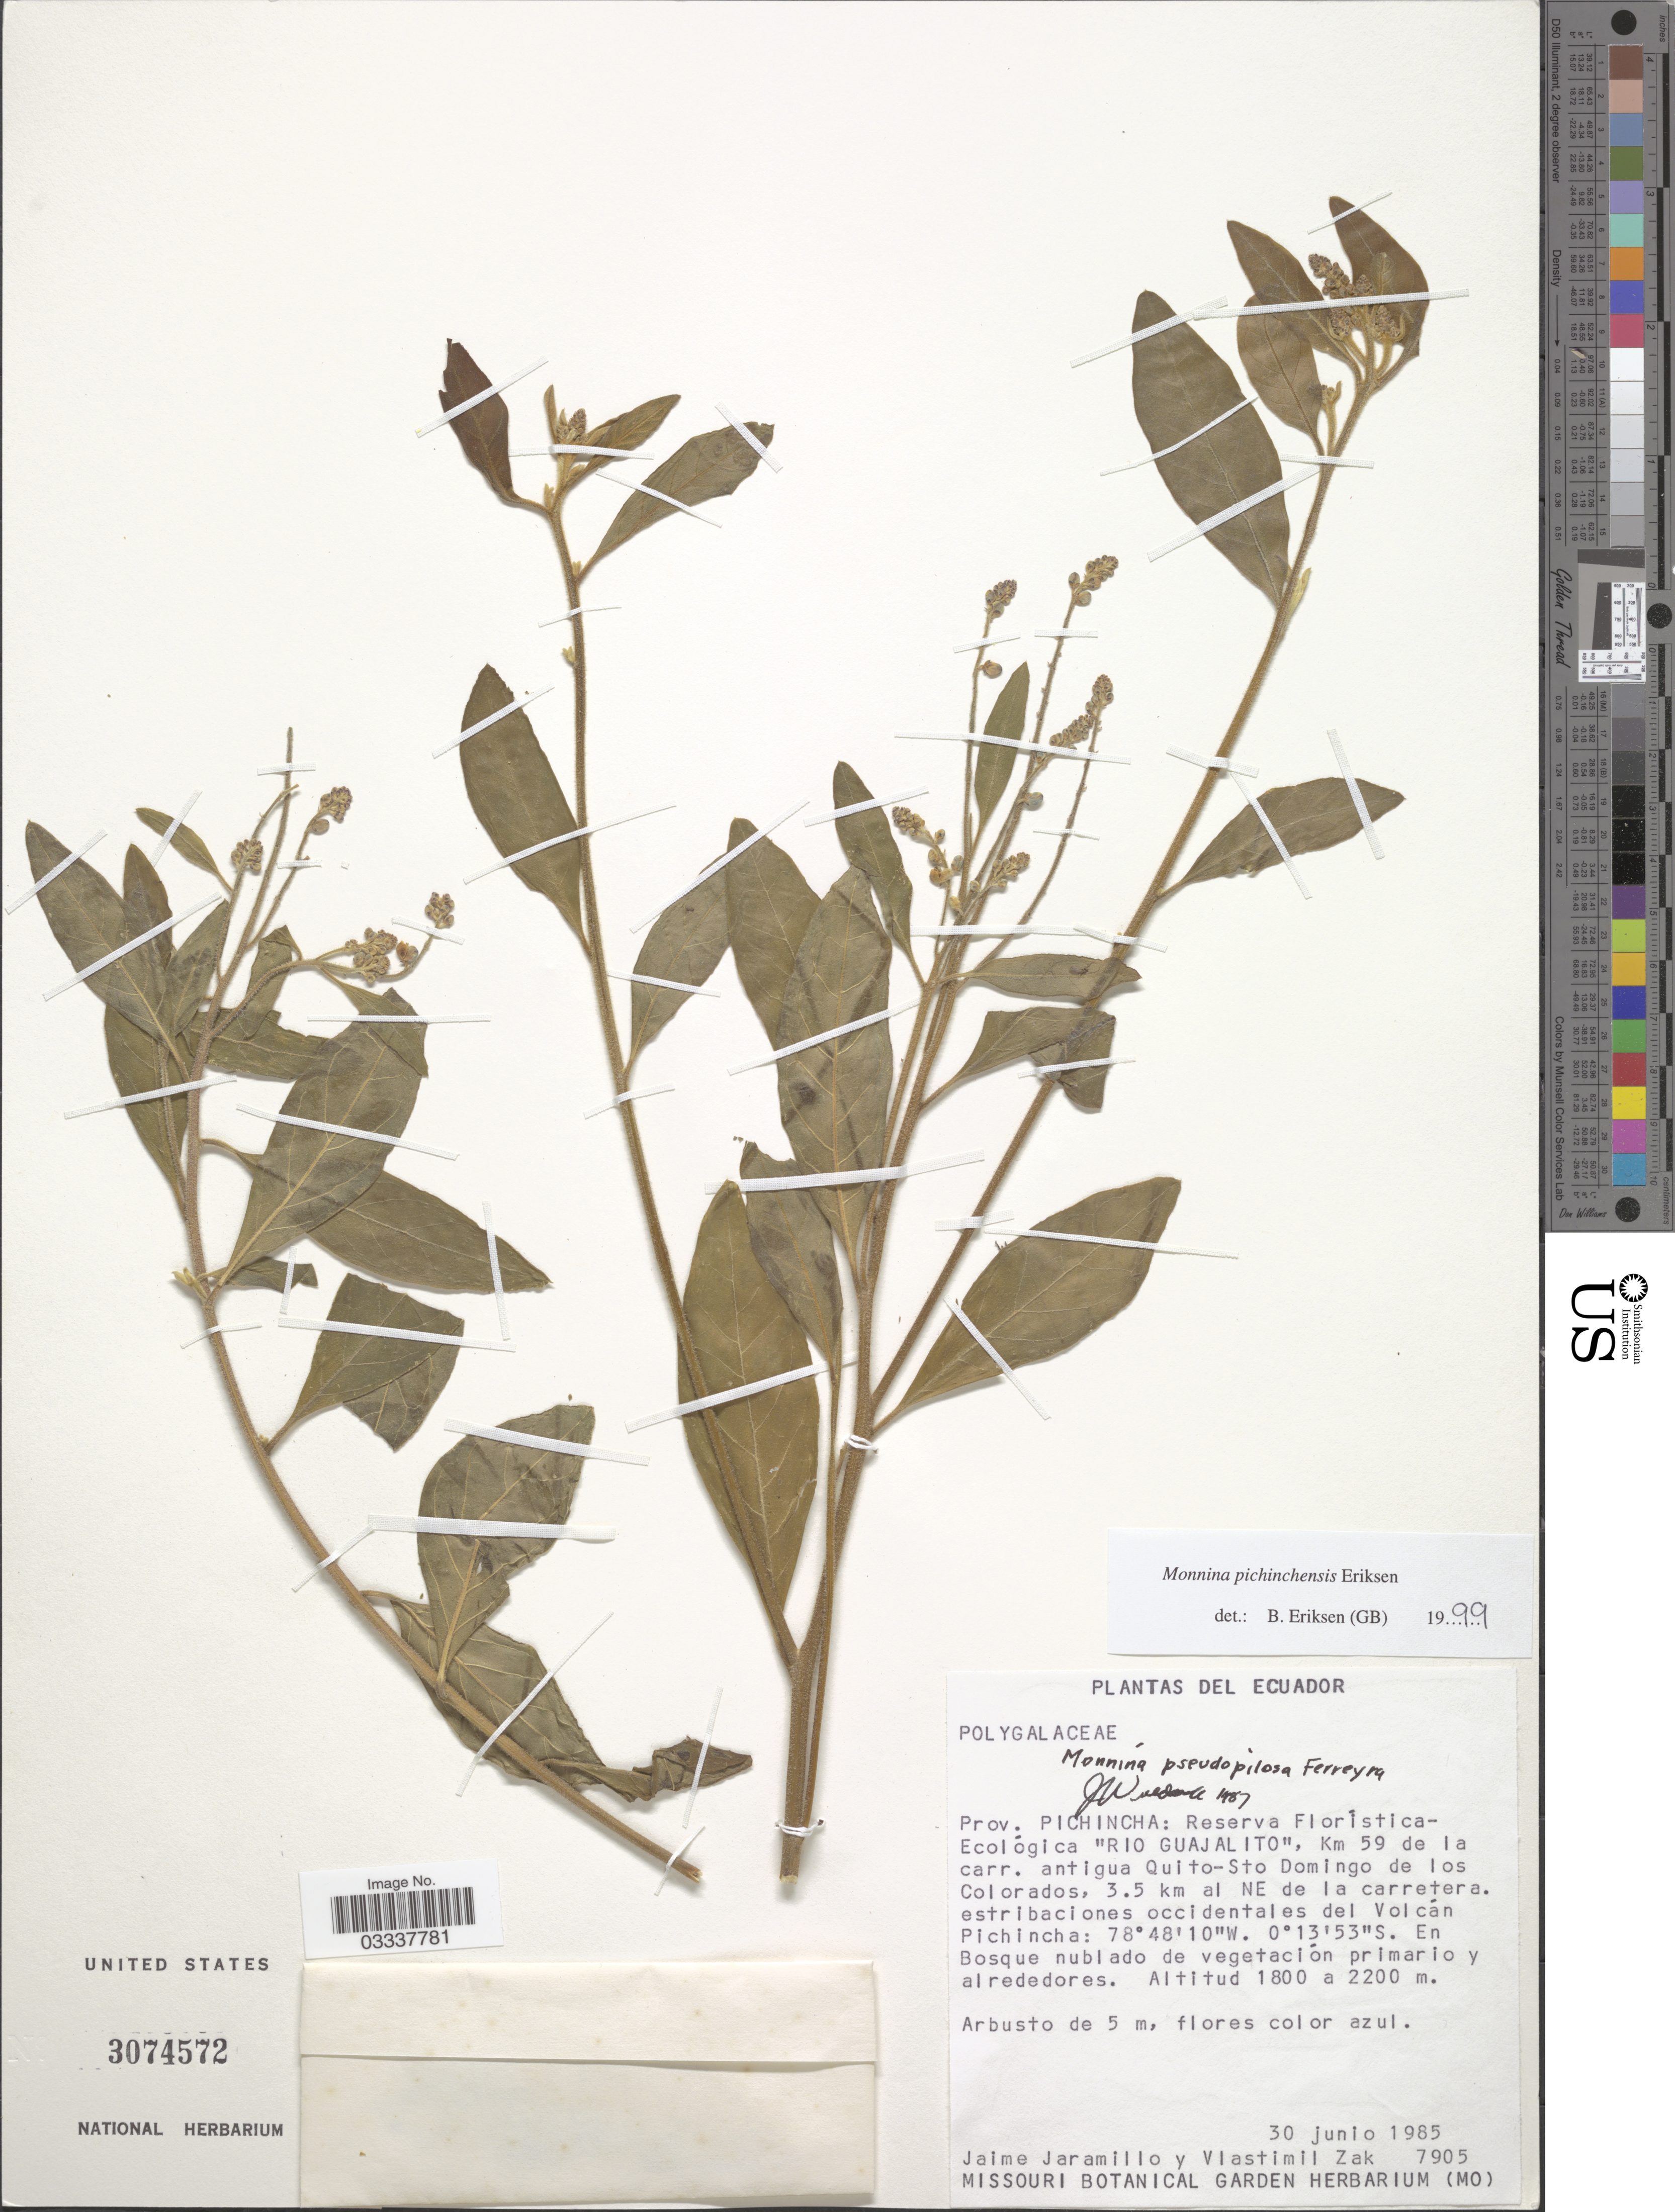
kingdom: Plantae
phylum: Tracheophyta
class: Magnoliopsida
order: Fabales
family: Polygalaceae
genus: Monnina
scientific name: Monnina pichinchensis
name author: B. Eriksen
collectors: J. Jaramillo & V. Zak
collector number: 7905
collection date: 1985-06-30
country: Ecuador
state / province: Pichincha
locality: Reserva Floristica-Ecológica "Rio Guajalito", Km 59 de la carr. antigua Quito-Sto Domingo de los Colorados, 3.5 km al NE de la carretera. estribaciones occidentalis del Volcán Pichincha .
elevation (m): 1800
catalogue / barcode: US 3074572